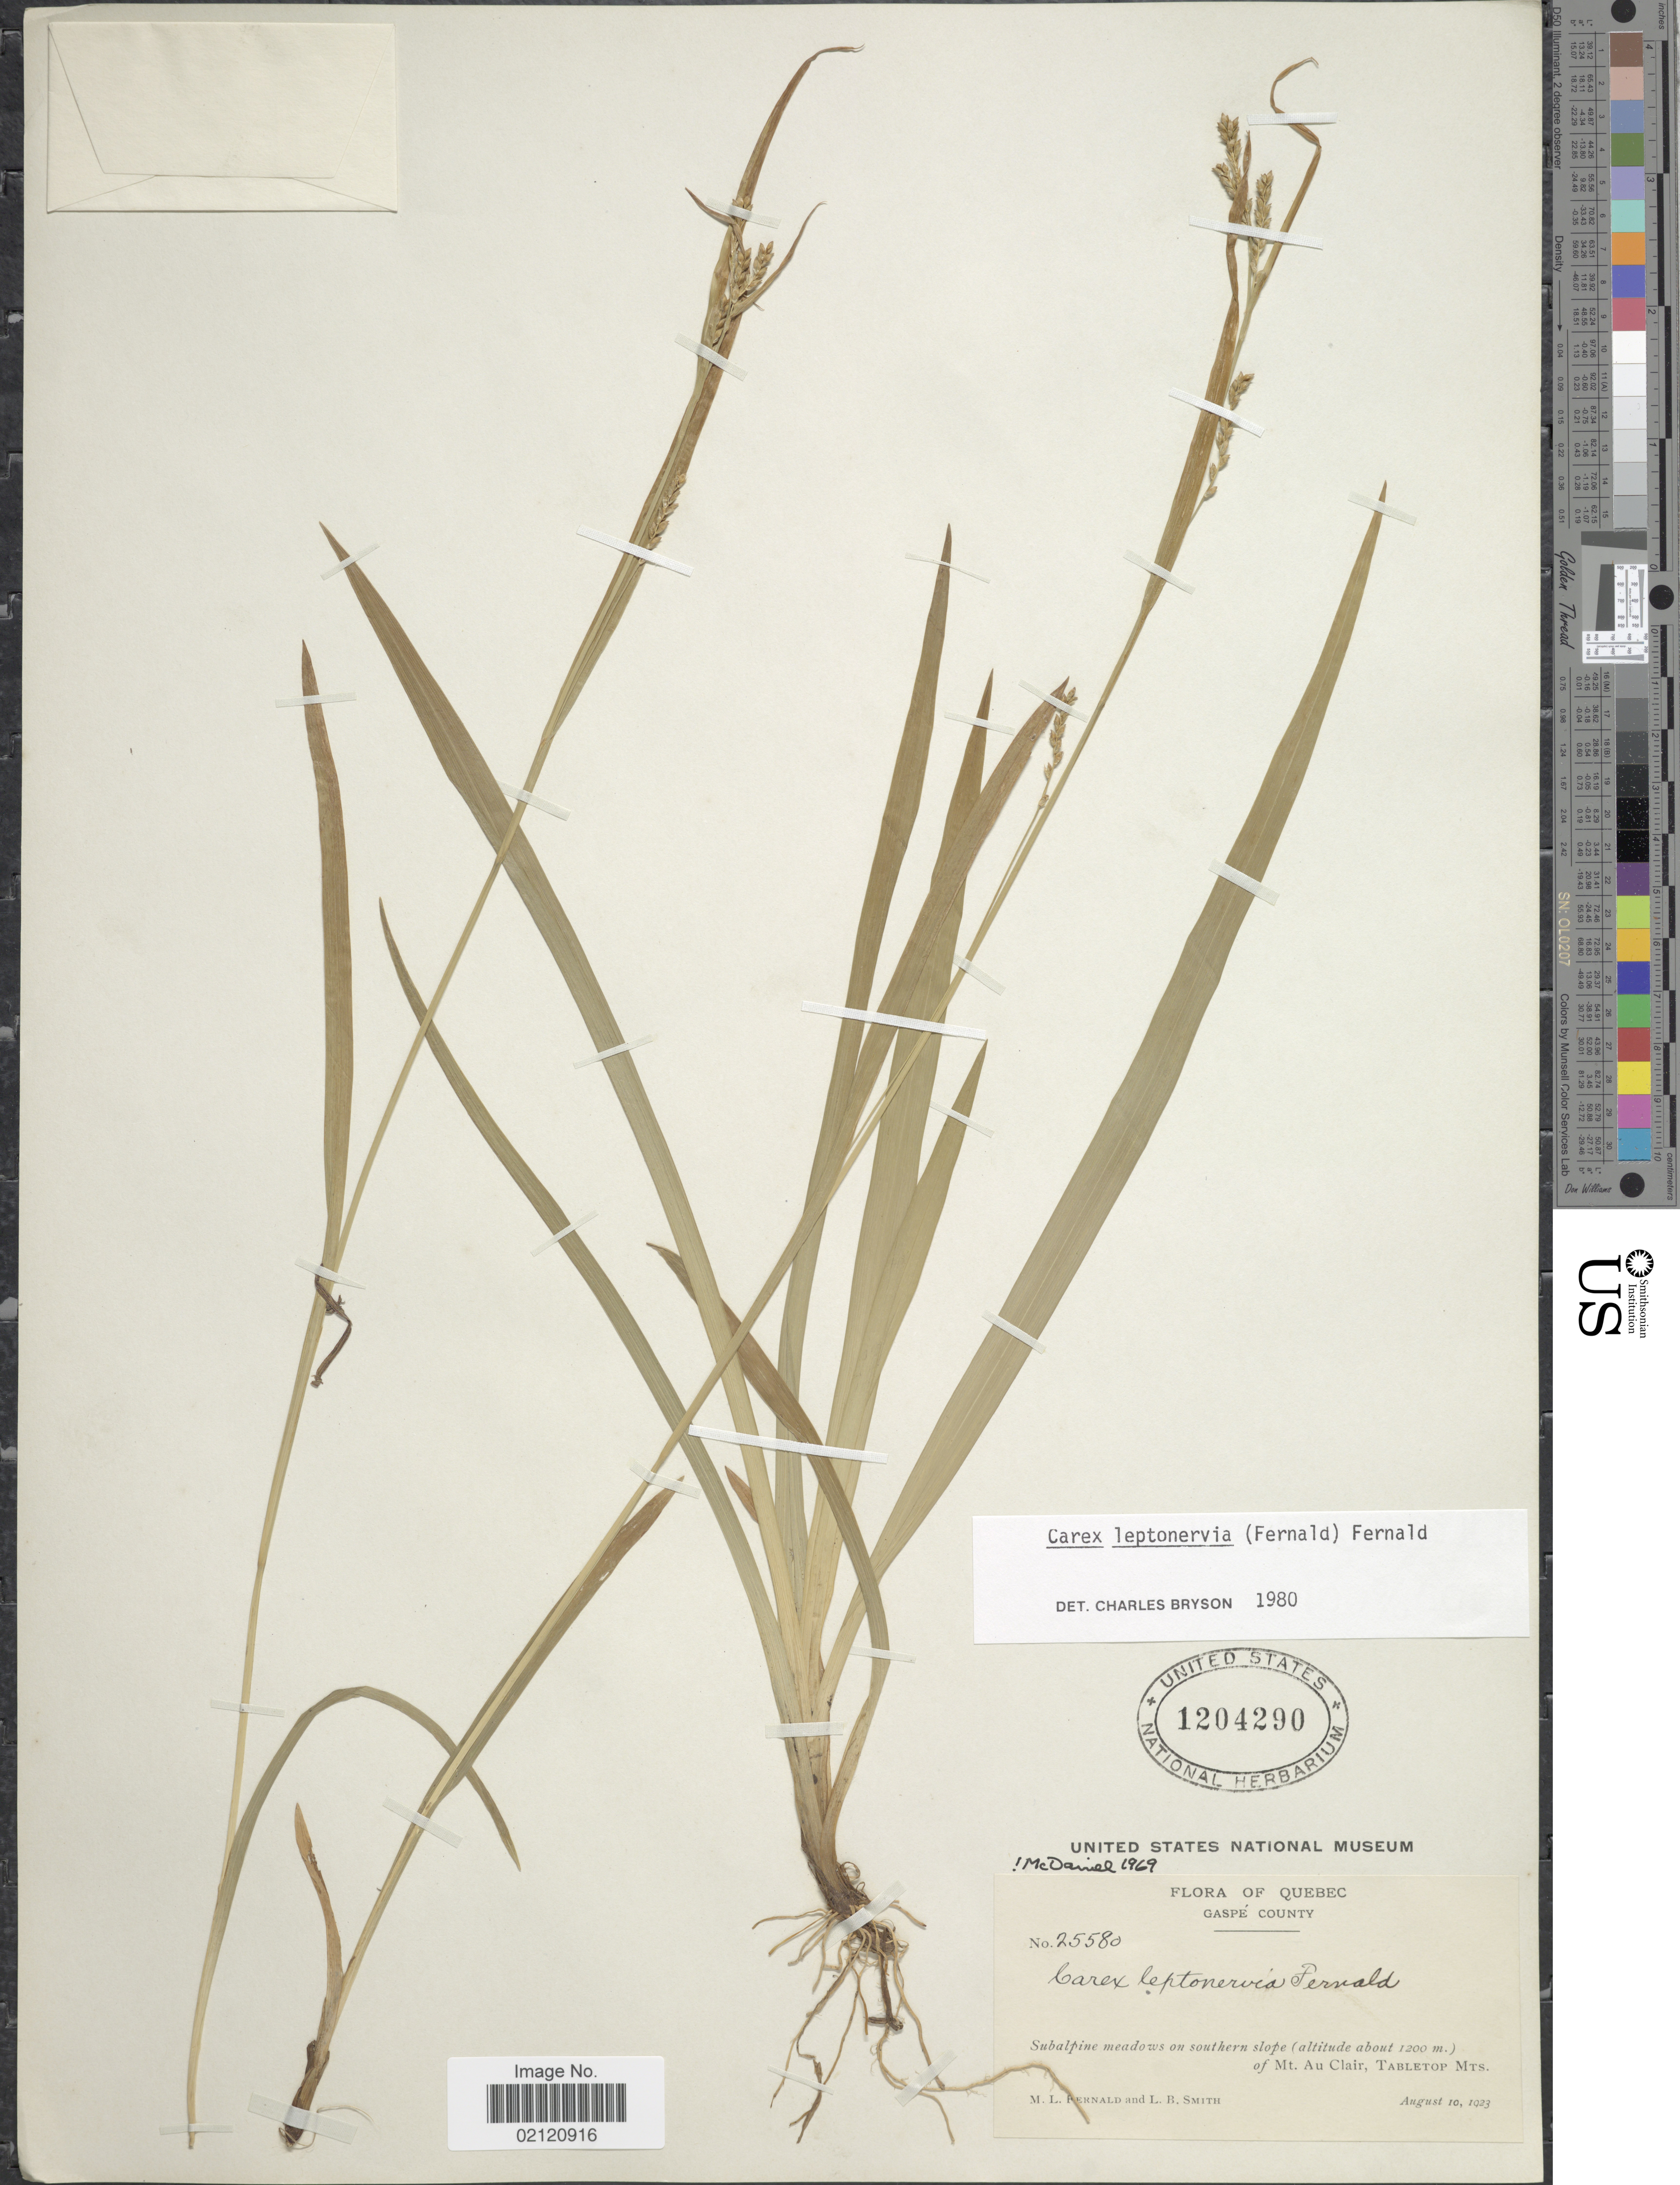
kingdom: Plantae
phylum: Tracheophyta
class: Liliopsida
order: Poales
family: Cyperaceae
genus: Carex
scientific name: Carex leptonervia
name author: (Fernald) Fernald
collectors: M. L. Fernald & L. Smith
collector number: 25580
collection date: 1923-08-10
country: Canada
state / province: Quebec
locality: Gaspe County, Subalpine meadows on southern slope of Mt. Au Clair, Tabletop Mts.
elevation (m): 1200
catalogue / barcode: US 1204290